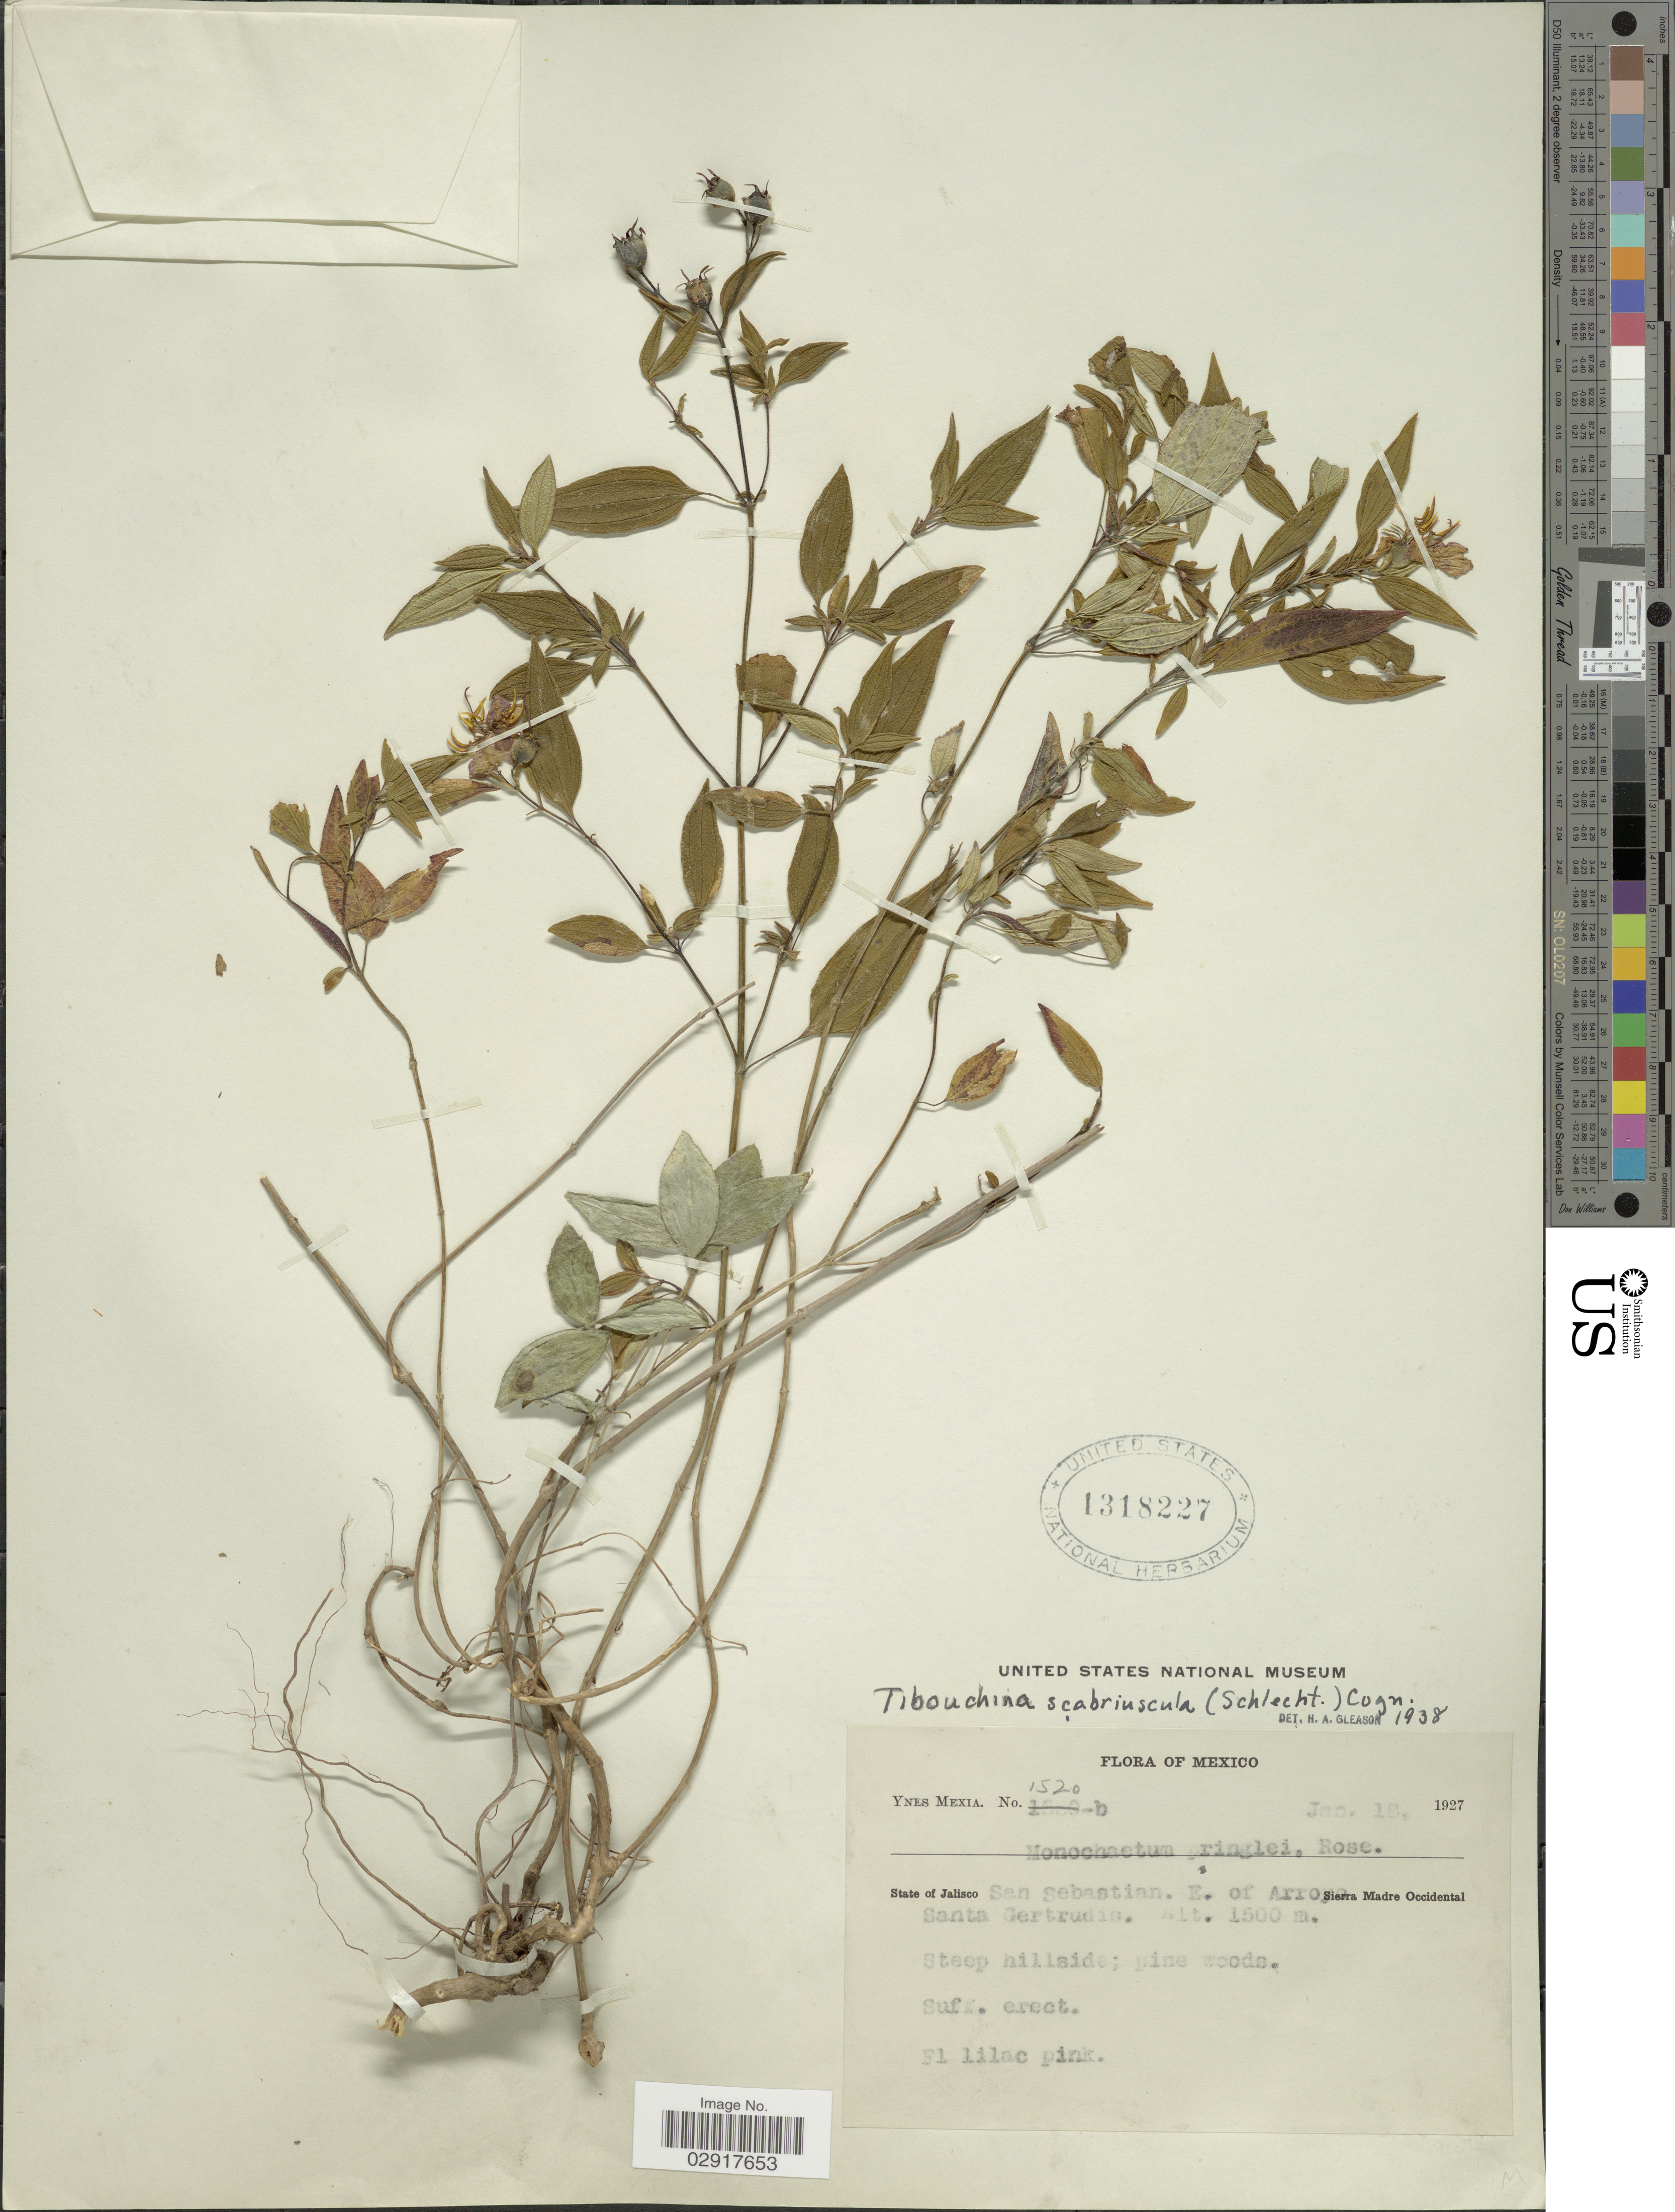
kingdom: Plantae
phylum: Tracheophyta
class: Magnoliopsida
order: Myrtales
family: Melastomataceae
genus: Chaetogastra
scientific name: Chaetogastra scabriuscula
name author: (Schltdl.) P.J.F. Guim. & Michelang.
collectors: Y. Mexia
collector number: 1520-b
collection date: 1927-01-18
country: Mexico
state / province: Jalisco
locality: State of Jalisco. San Sebastian. E. of Arroyo Santa Gertrudis. Sierra Madre Occidental.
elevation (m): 1500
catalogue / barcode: US 1318227